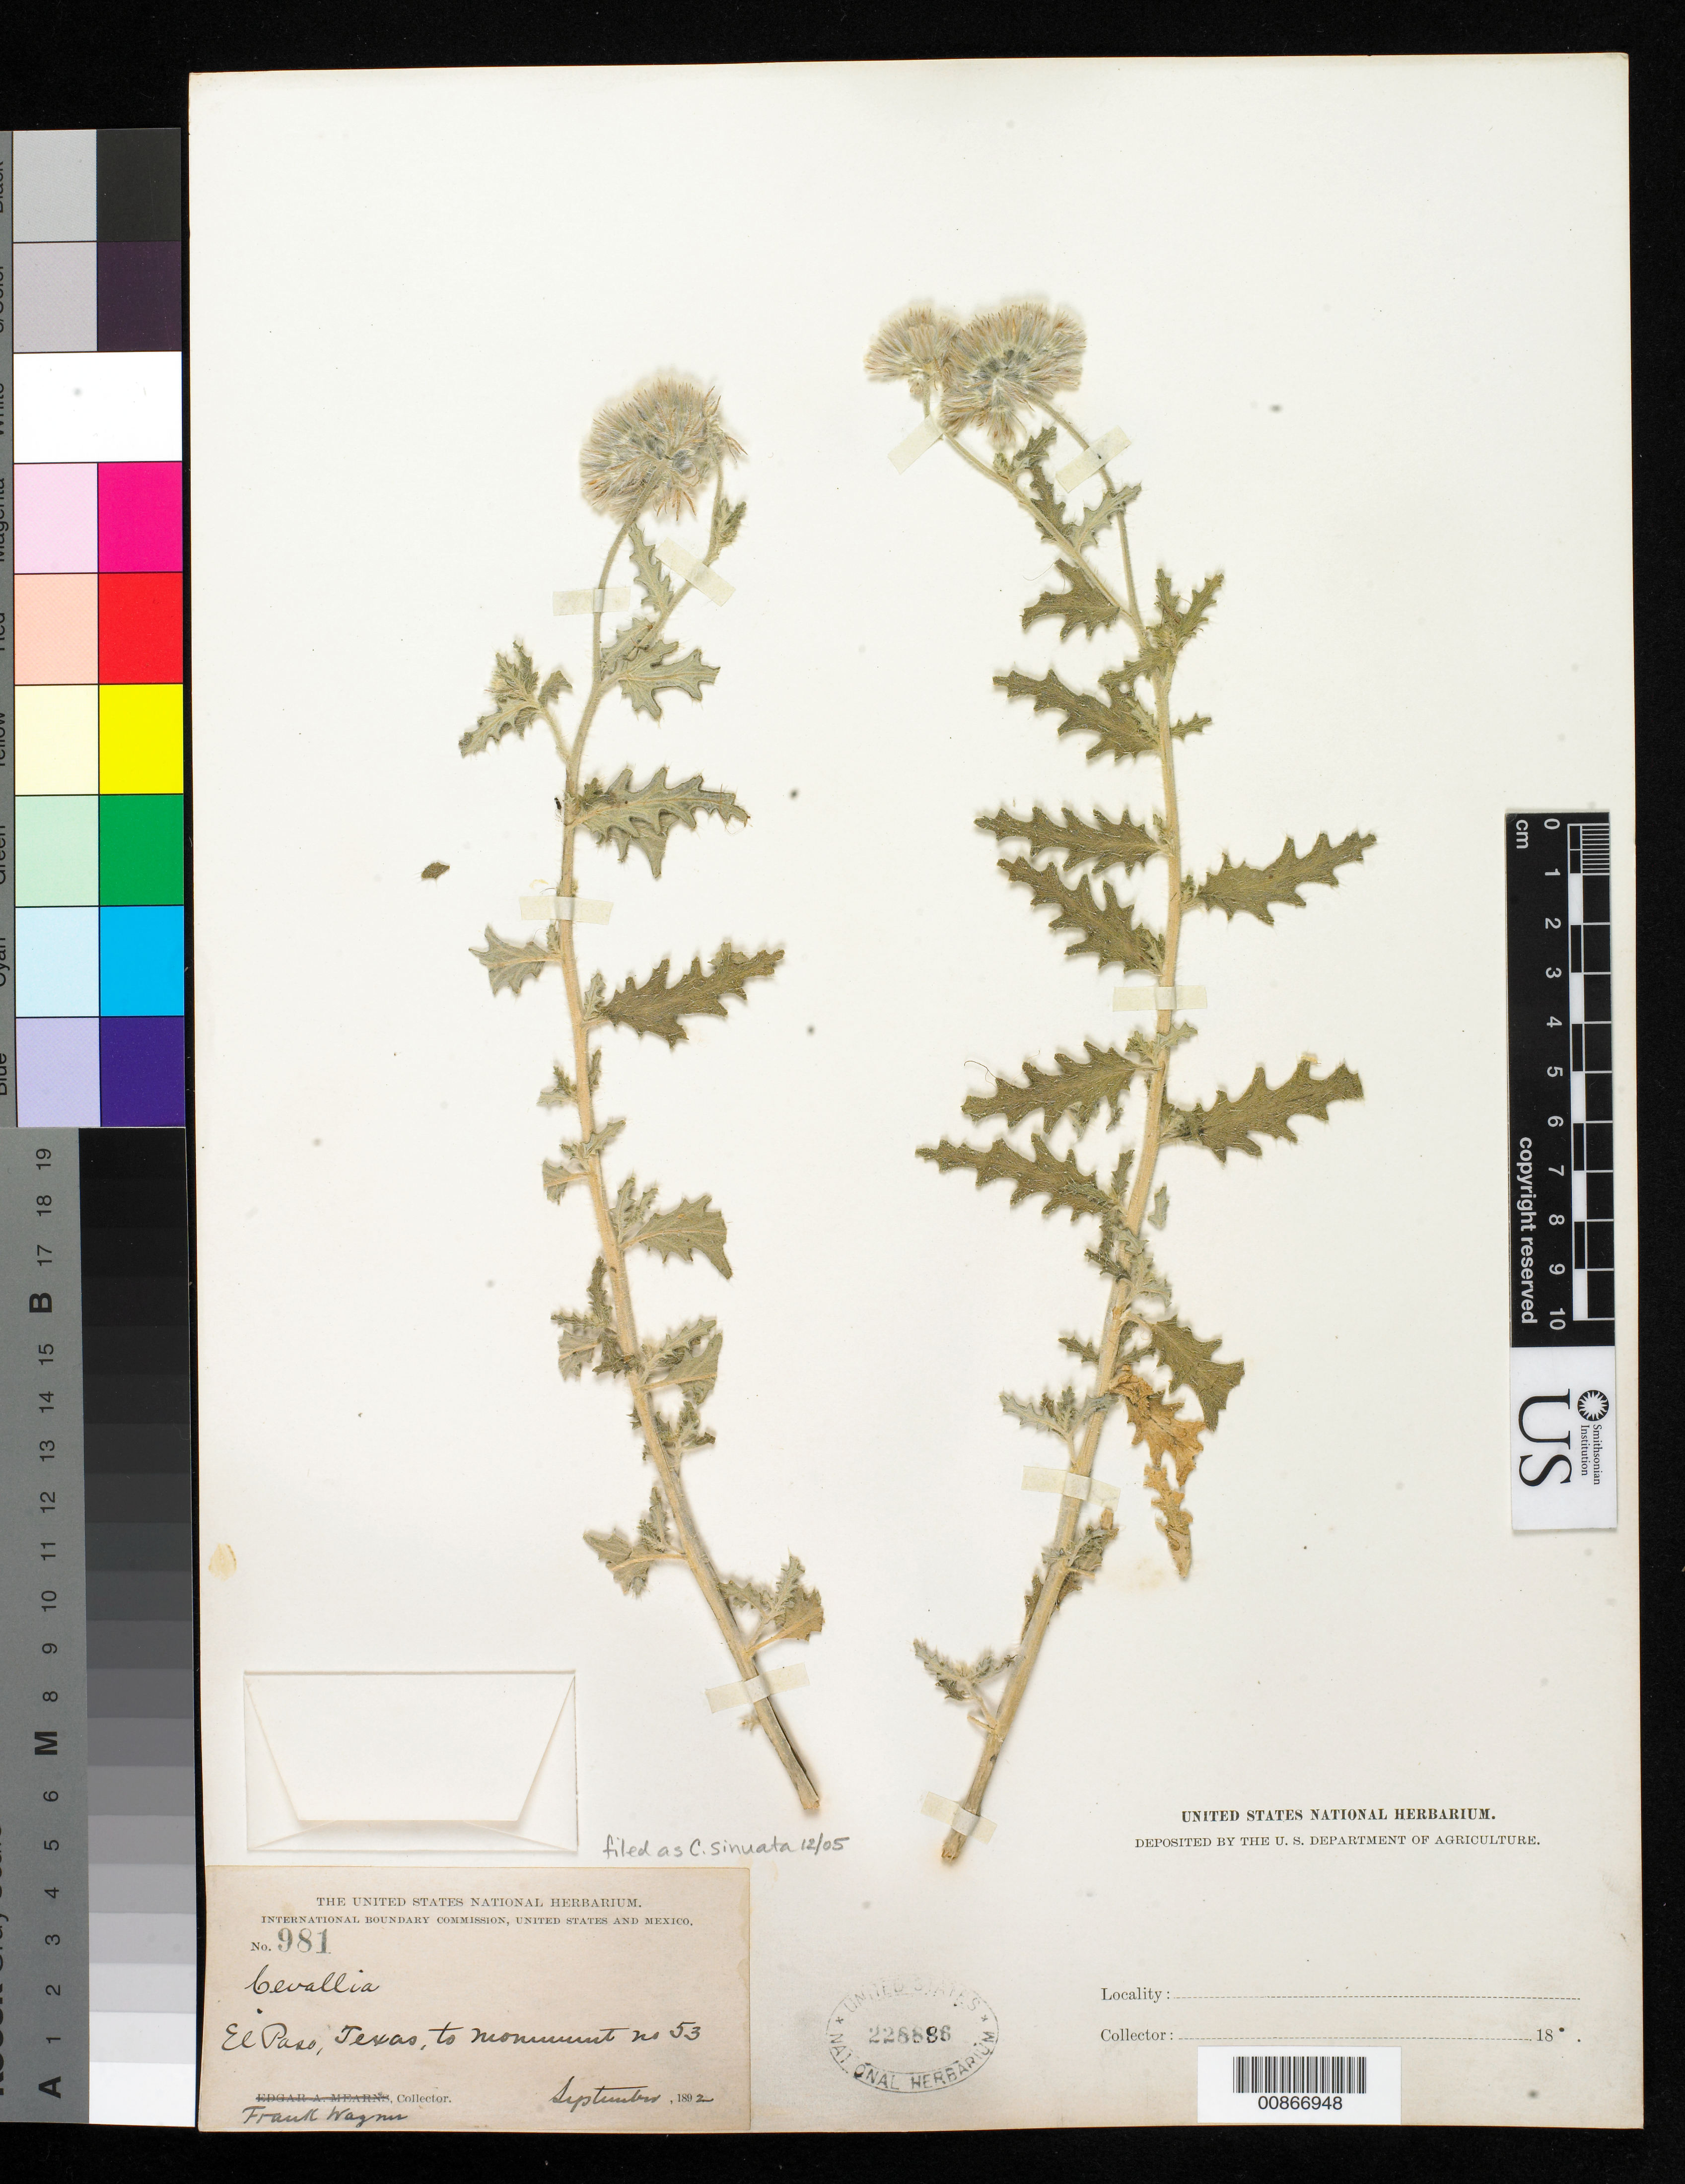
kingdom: Plantae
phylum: Tracheophyta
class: Magnoliopsida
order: Cornales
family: Loasaceae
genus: Cevallia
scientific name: Cevallia sinuata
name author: Lag.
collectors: F. Wagner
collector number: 981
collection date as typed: Sep 1892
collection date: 1892-09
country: United States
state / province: Texas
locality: El Paso, Texas, to monument no. 53.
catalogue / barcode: US 228886